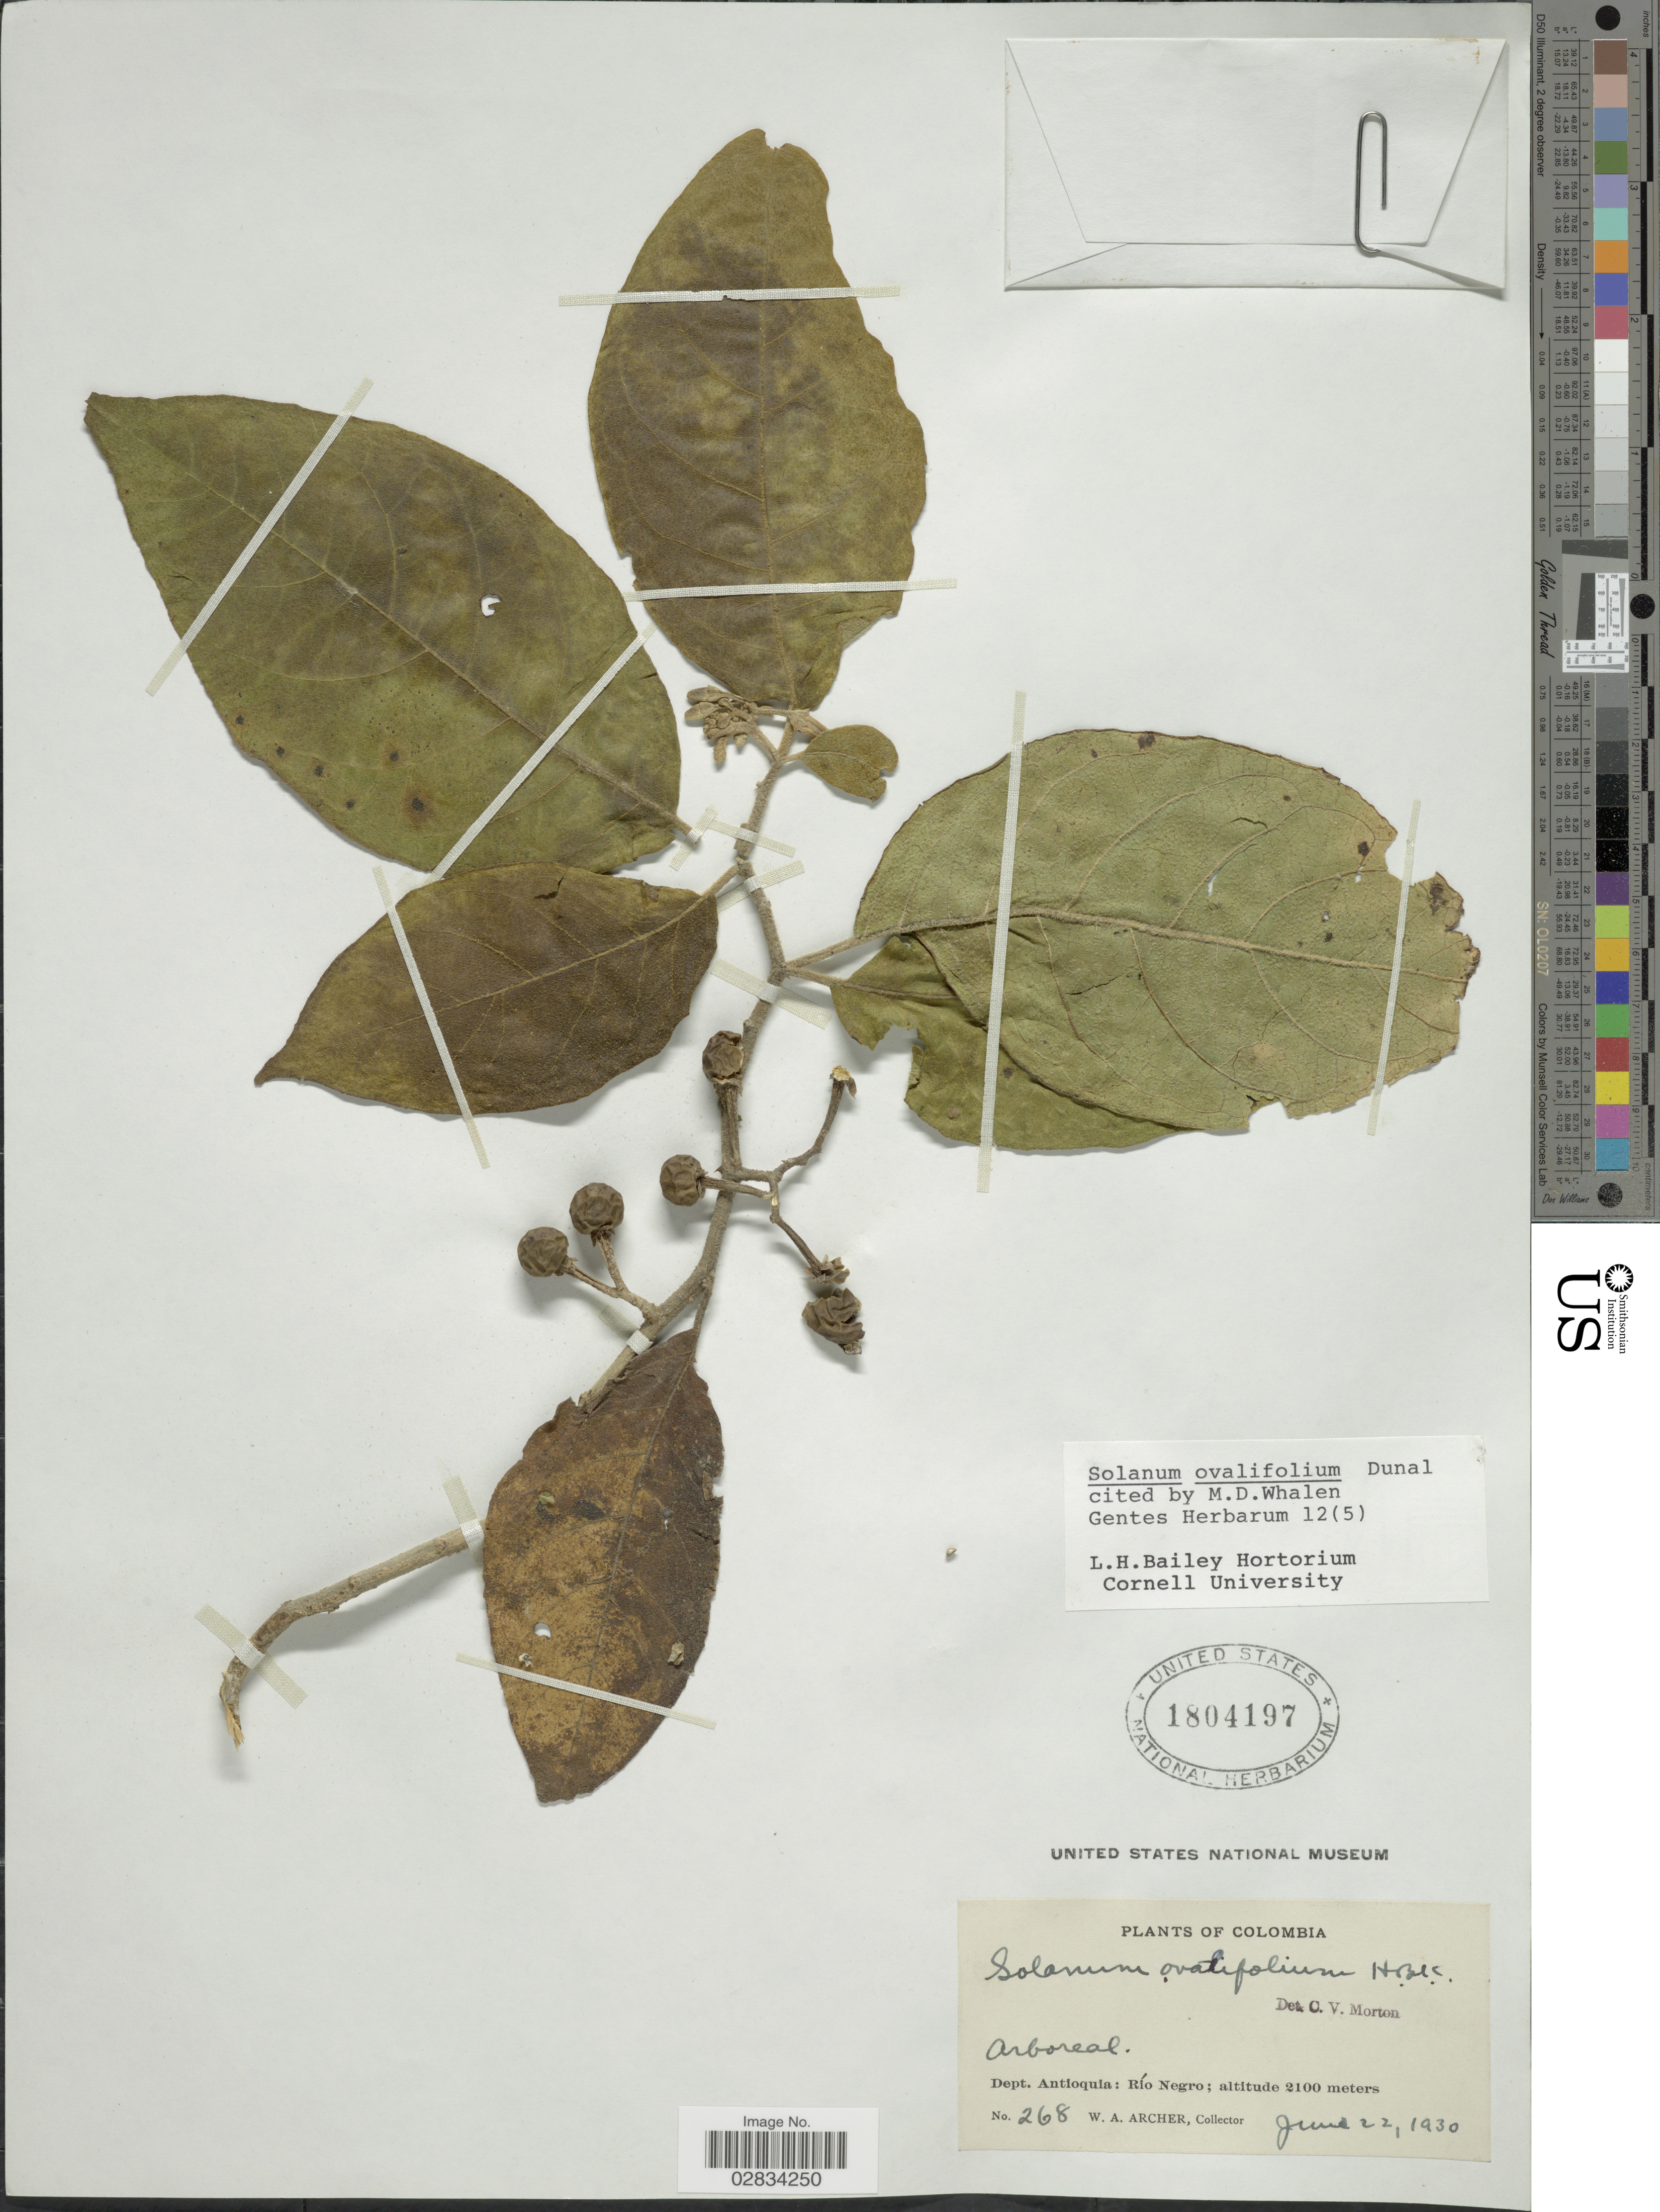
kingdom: Plantae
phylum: Tracheophyta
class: Magnoliopsida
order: Solanales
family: Solanaceae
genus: Solanum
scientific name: Solanum ovalifolium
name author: Dunal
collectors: W. A. Archer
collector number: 268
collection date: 1930-06-22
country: Colombia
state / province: Antioquia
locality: Dept. Antioquia: Río Negro.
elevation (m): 2100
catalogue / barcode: US 1804197